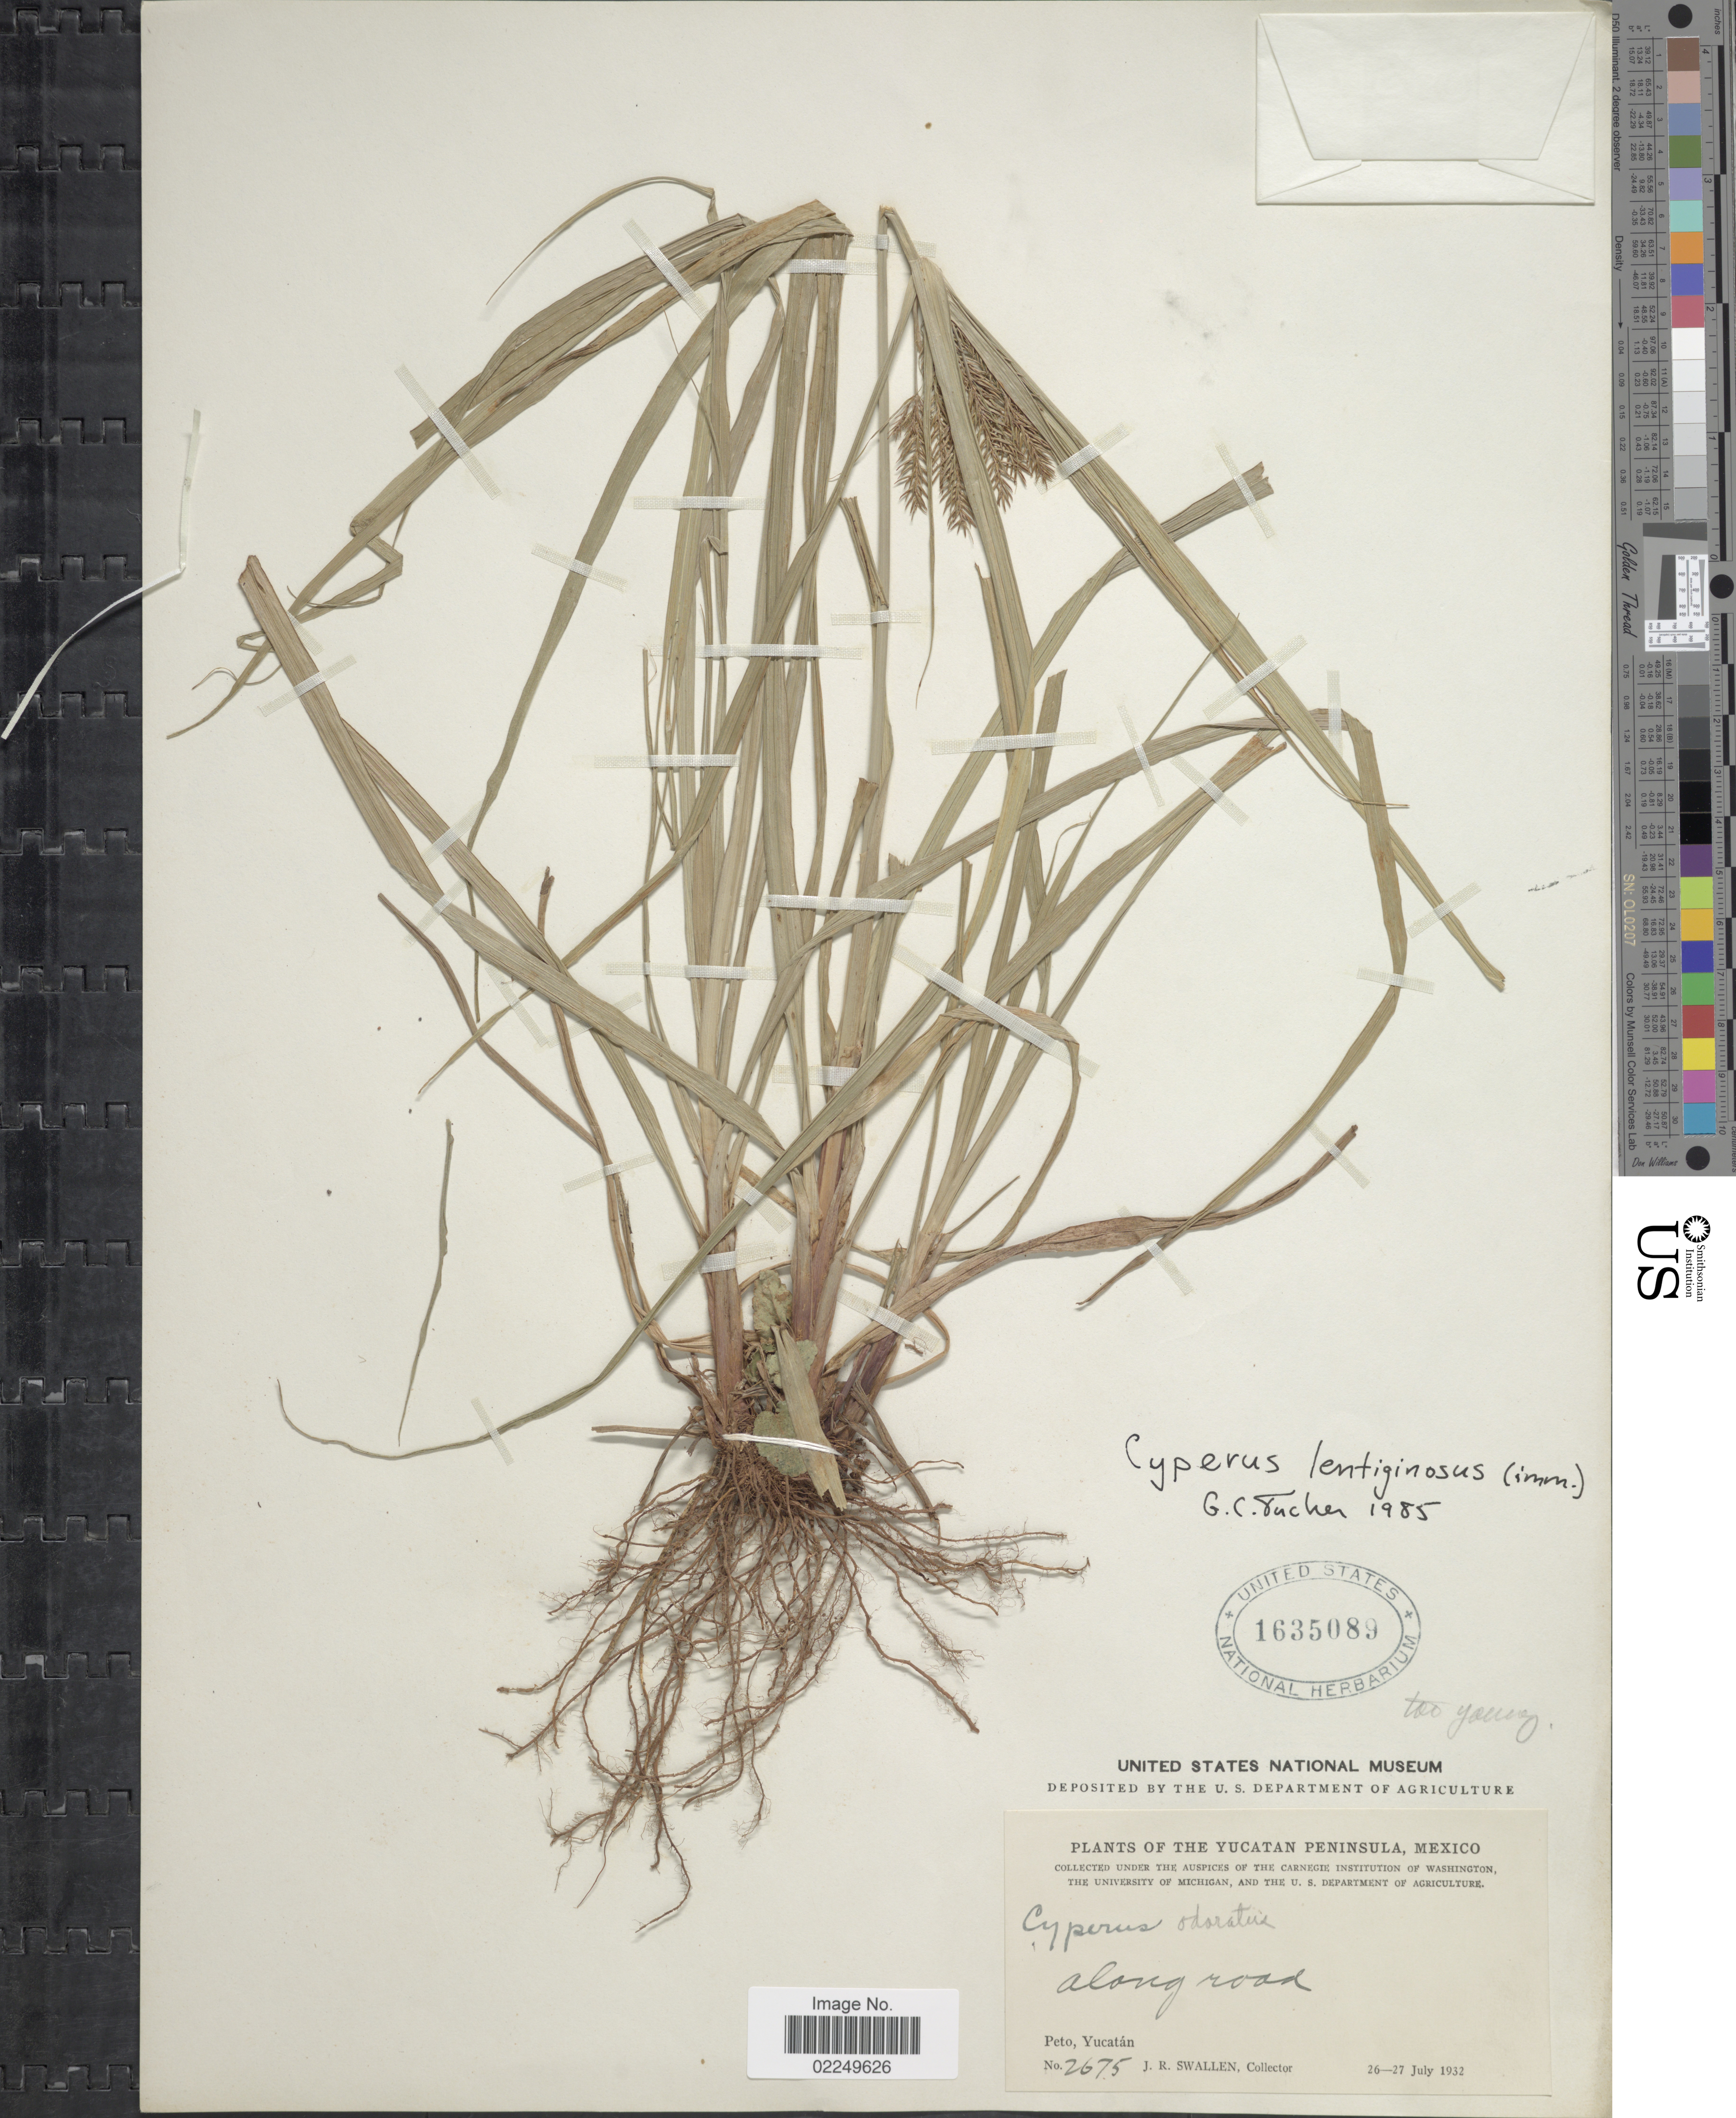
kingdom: Plantae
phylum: Tracheophyta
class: Liliopsida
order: Poales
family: Cyperaceae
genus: Cyperus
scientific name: Cyperus lentiginosus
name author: Millsp. & Chase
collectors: J. R. Swallen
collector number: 2675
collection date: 1932-07-26/1932-07-27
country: Mexico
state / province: Yucatán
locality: The Yucatan Peninsula, Mexico, Peto, Yucatan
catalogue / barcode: US 1635089